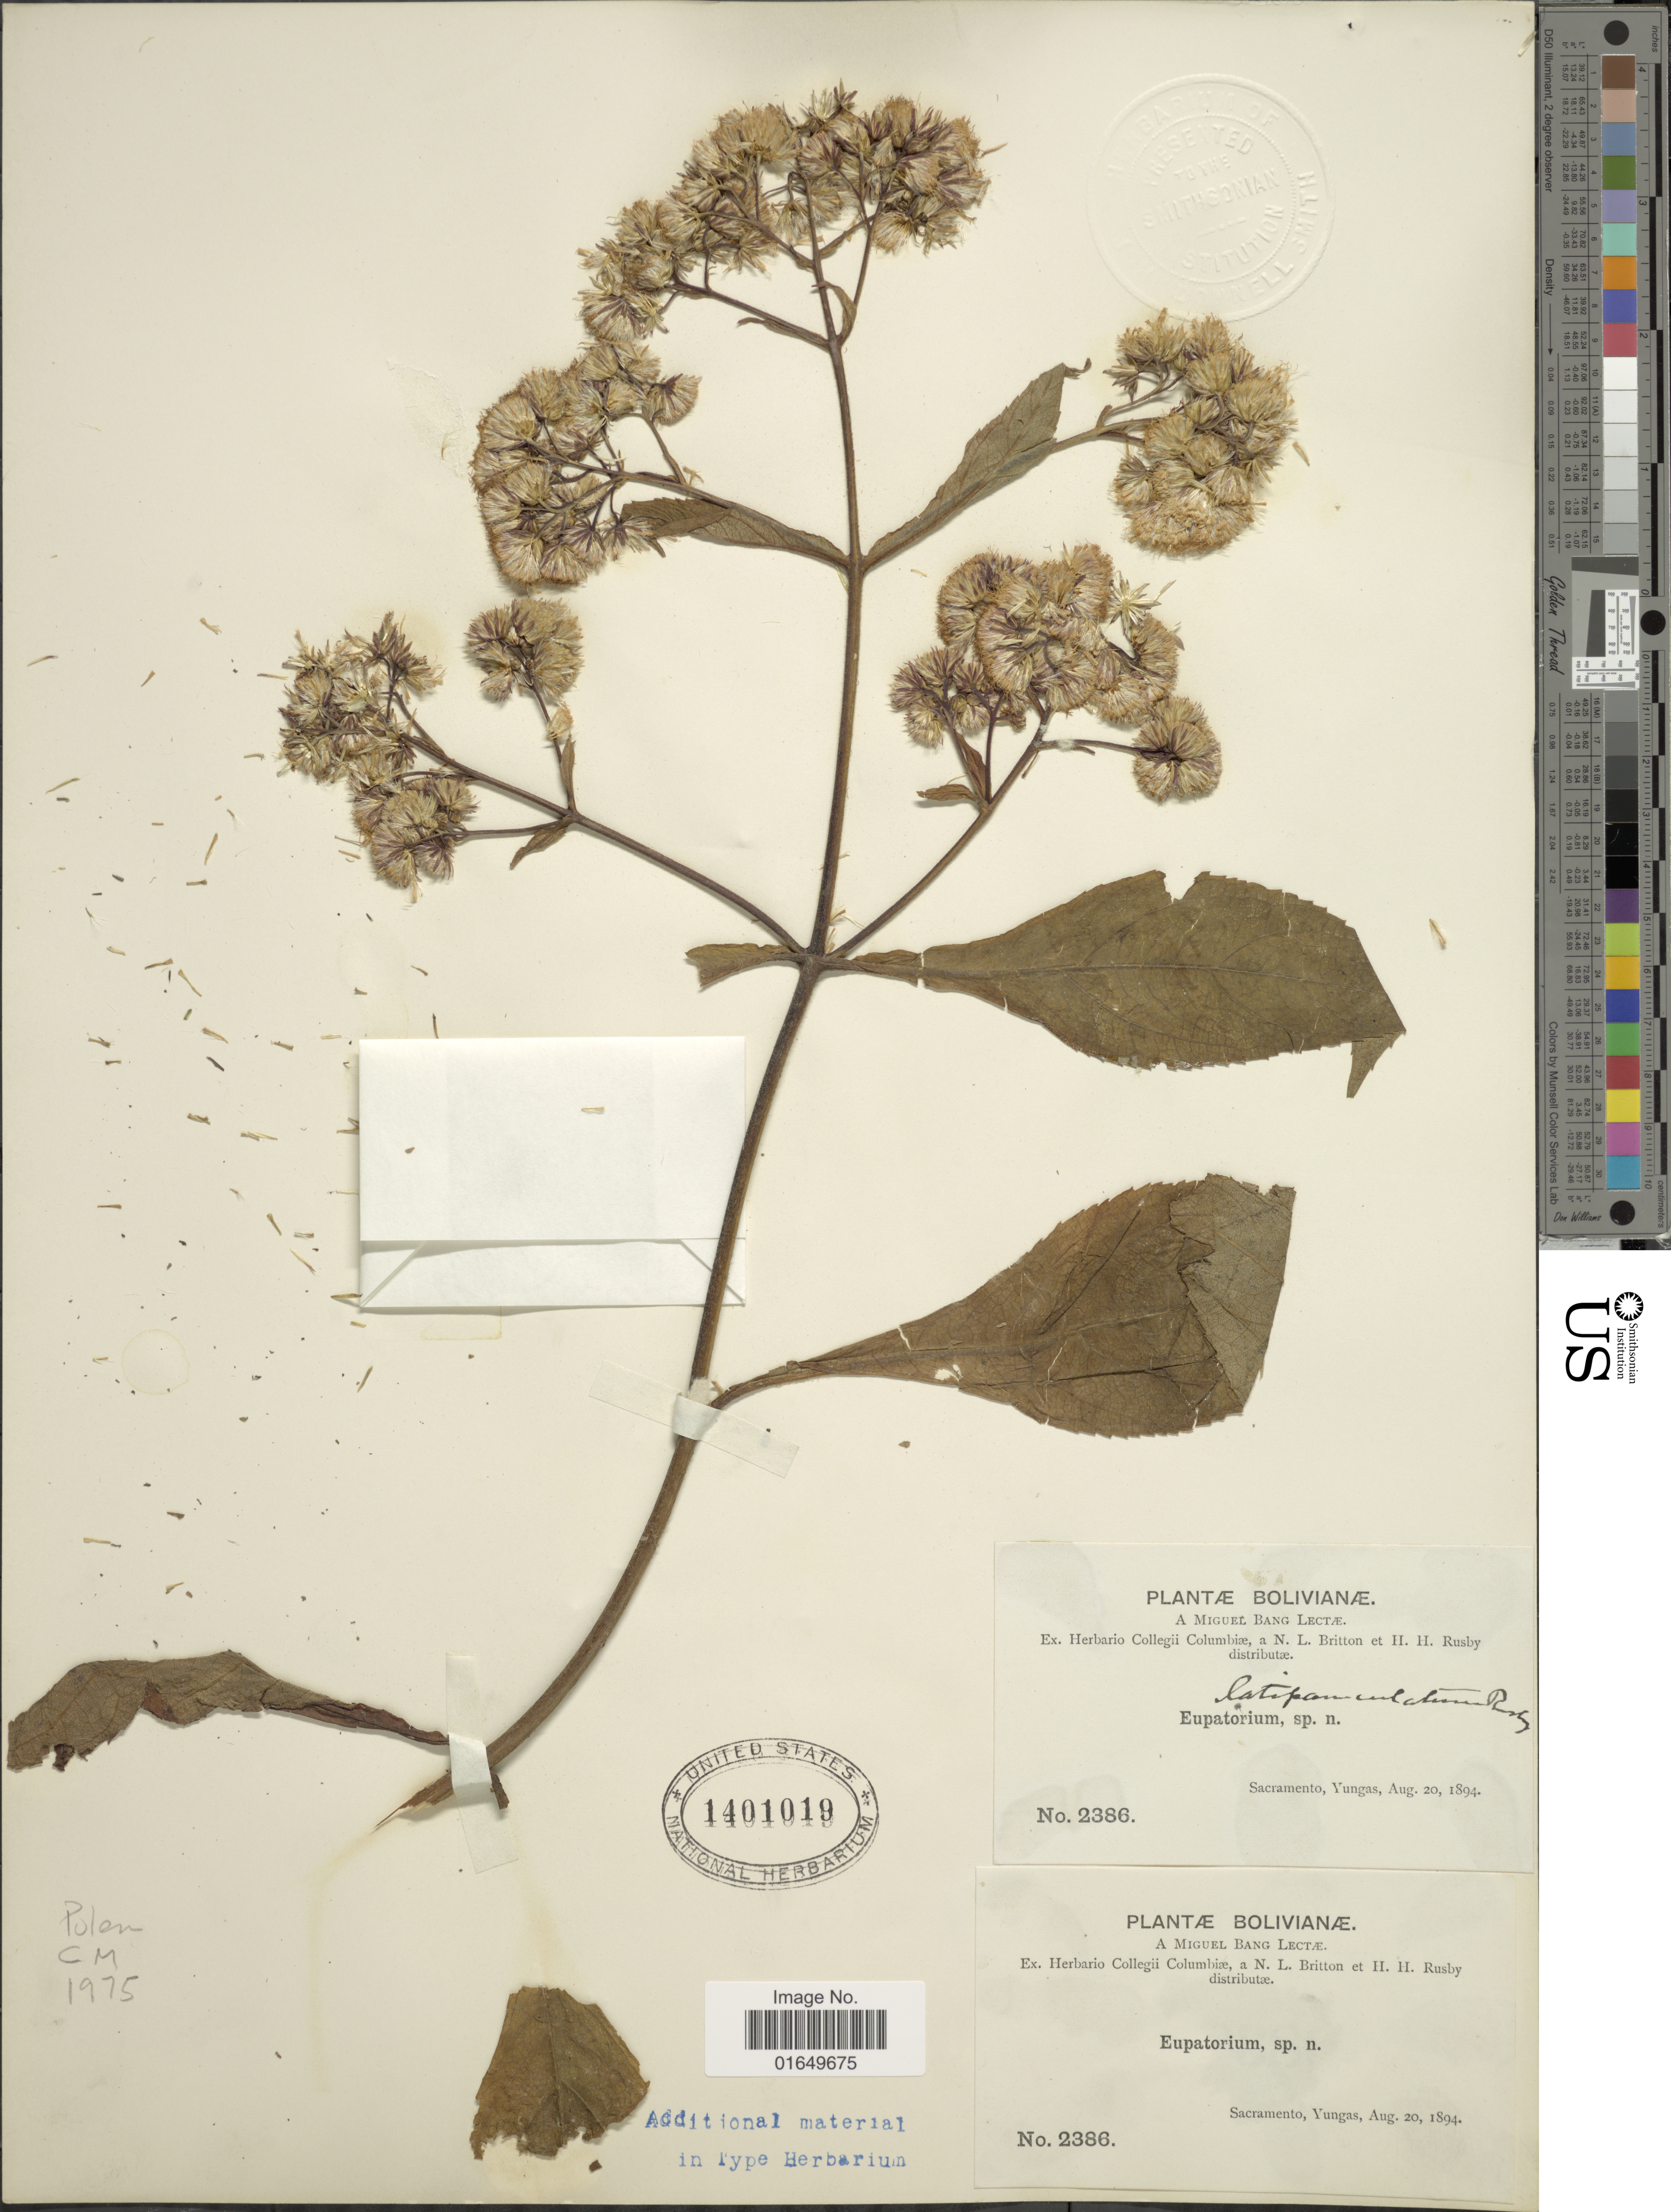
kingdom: Plantae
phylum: Tracheophyta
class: Magnoliopsida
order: Asterales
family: Asteraceae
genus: Ayapanopsis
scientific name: Ayapanopsis latipaniculata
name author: (Rusby) R.M. King & H. Rob.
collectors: M. Bang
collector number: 2386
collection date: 1894-08-20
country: Bolivia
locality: Sacramento, Yungas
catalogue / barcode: US 1401019